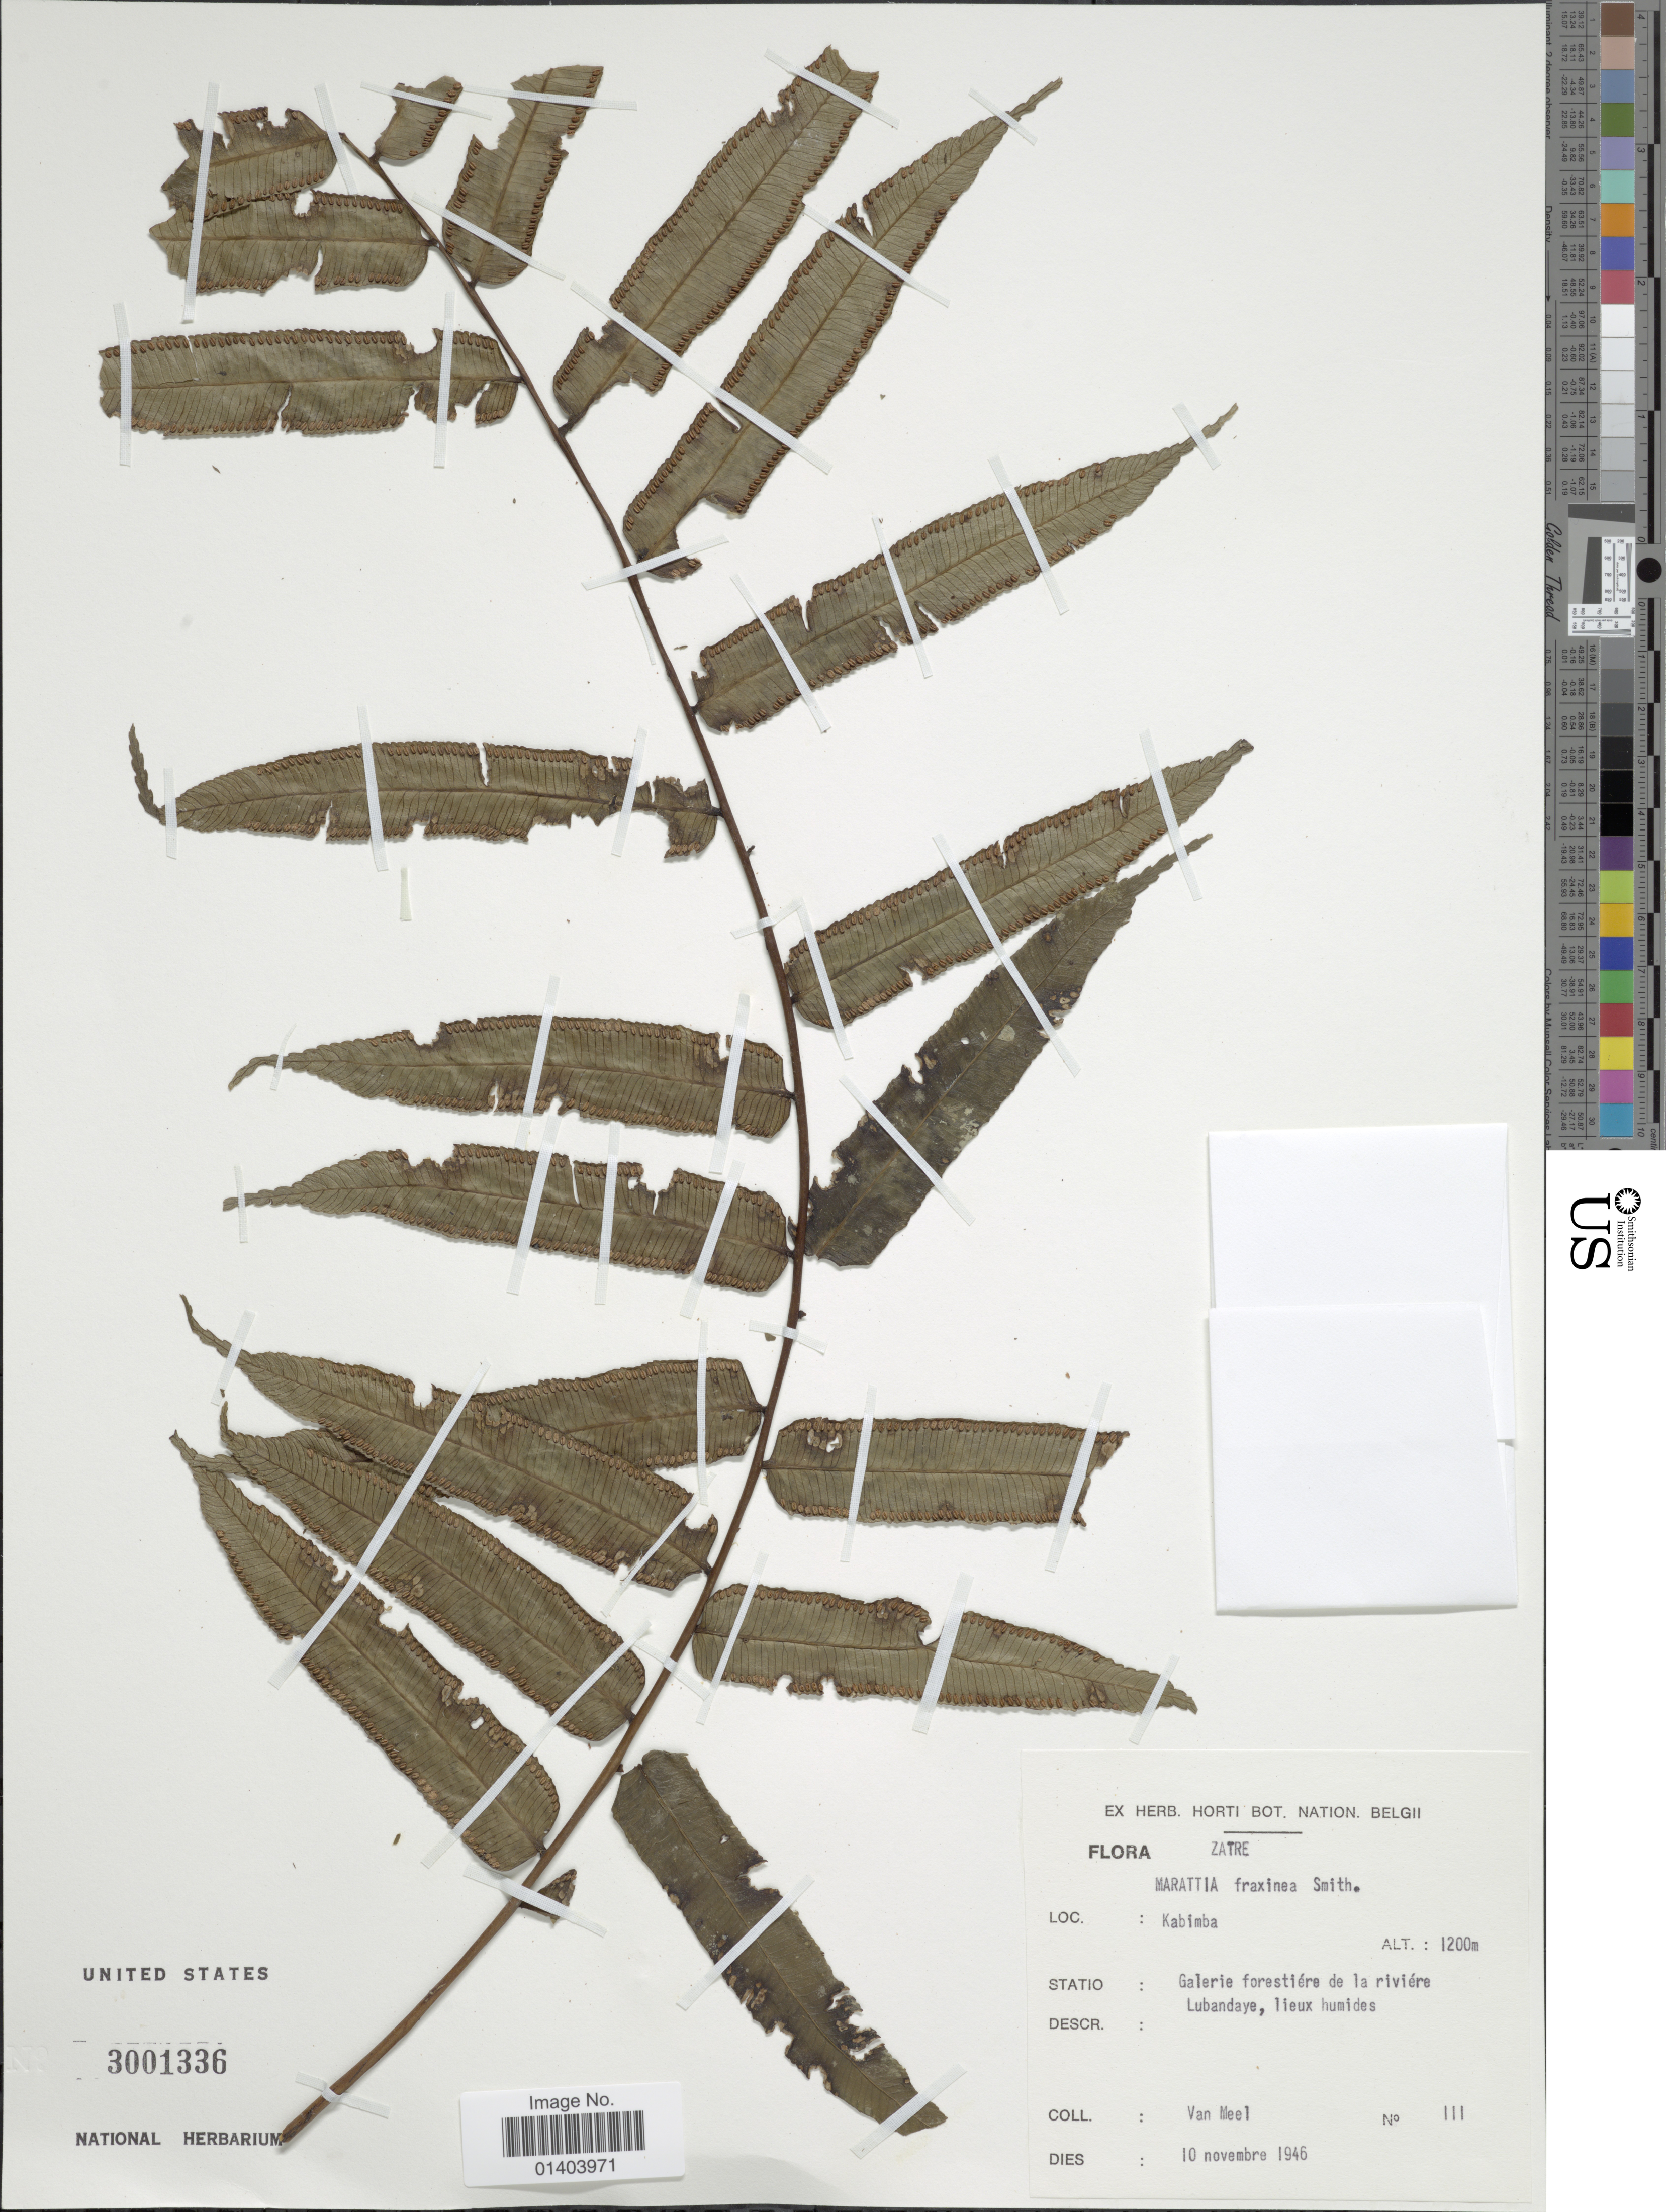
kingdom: Plantae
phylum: Tracheophyta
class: Polypodiopsida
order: Marattiales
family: Marattiaceae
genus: Ptisana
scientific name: Ptisana fraxinea var. fraxinea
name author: (Sm.) Murdock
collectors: L. van Meel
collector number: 111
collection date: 1946-11-10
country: Angola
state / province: Zaire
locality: Kabimba, Statio: galerie forestiére de la rivieére Lubandaye, lieux humides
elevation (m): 1200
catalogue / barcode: US 3001336